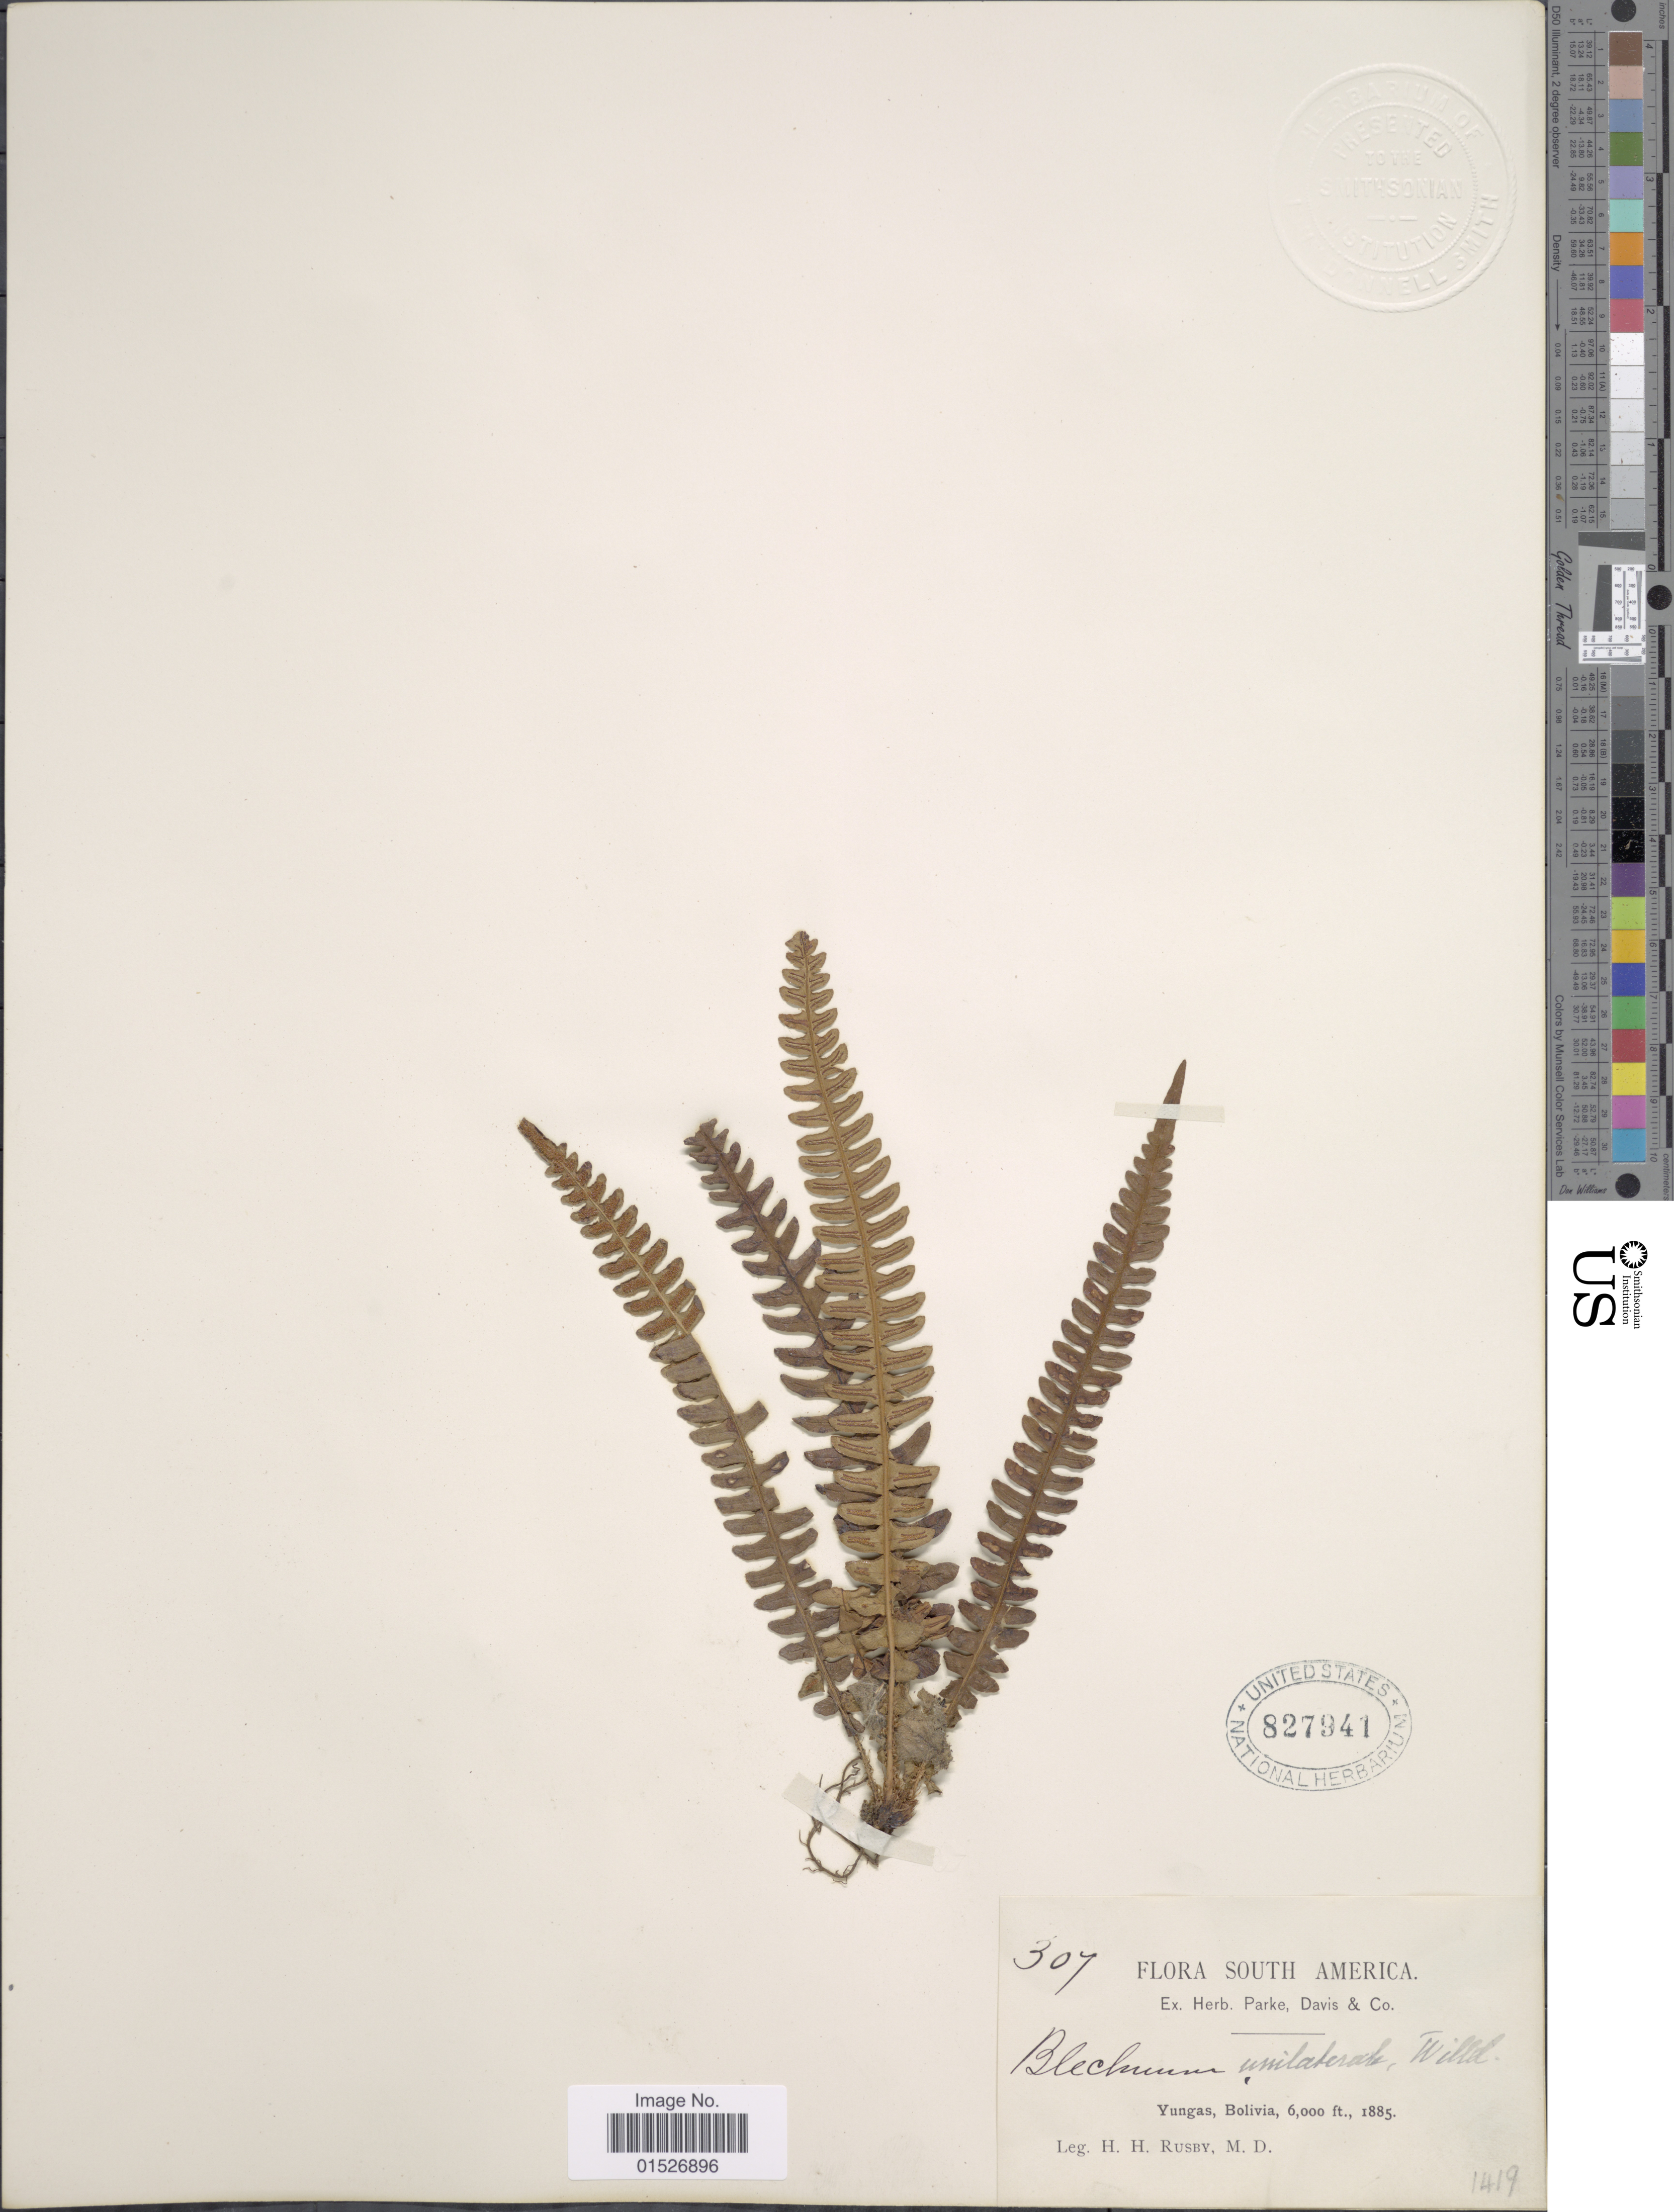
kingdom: Plantae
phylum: Tracheophyta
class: Polypodiopsida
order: Polypodiales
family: Blechnaceae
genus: Blechnum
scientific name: Blechnum polypodioides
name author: Raddi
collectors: H. H. Rusby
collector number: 307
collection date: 1885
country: Bolivia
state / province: La Paz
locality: Yungas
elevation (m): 1829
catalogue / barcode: US 827941